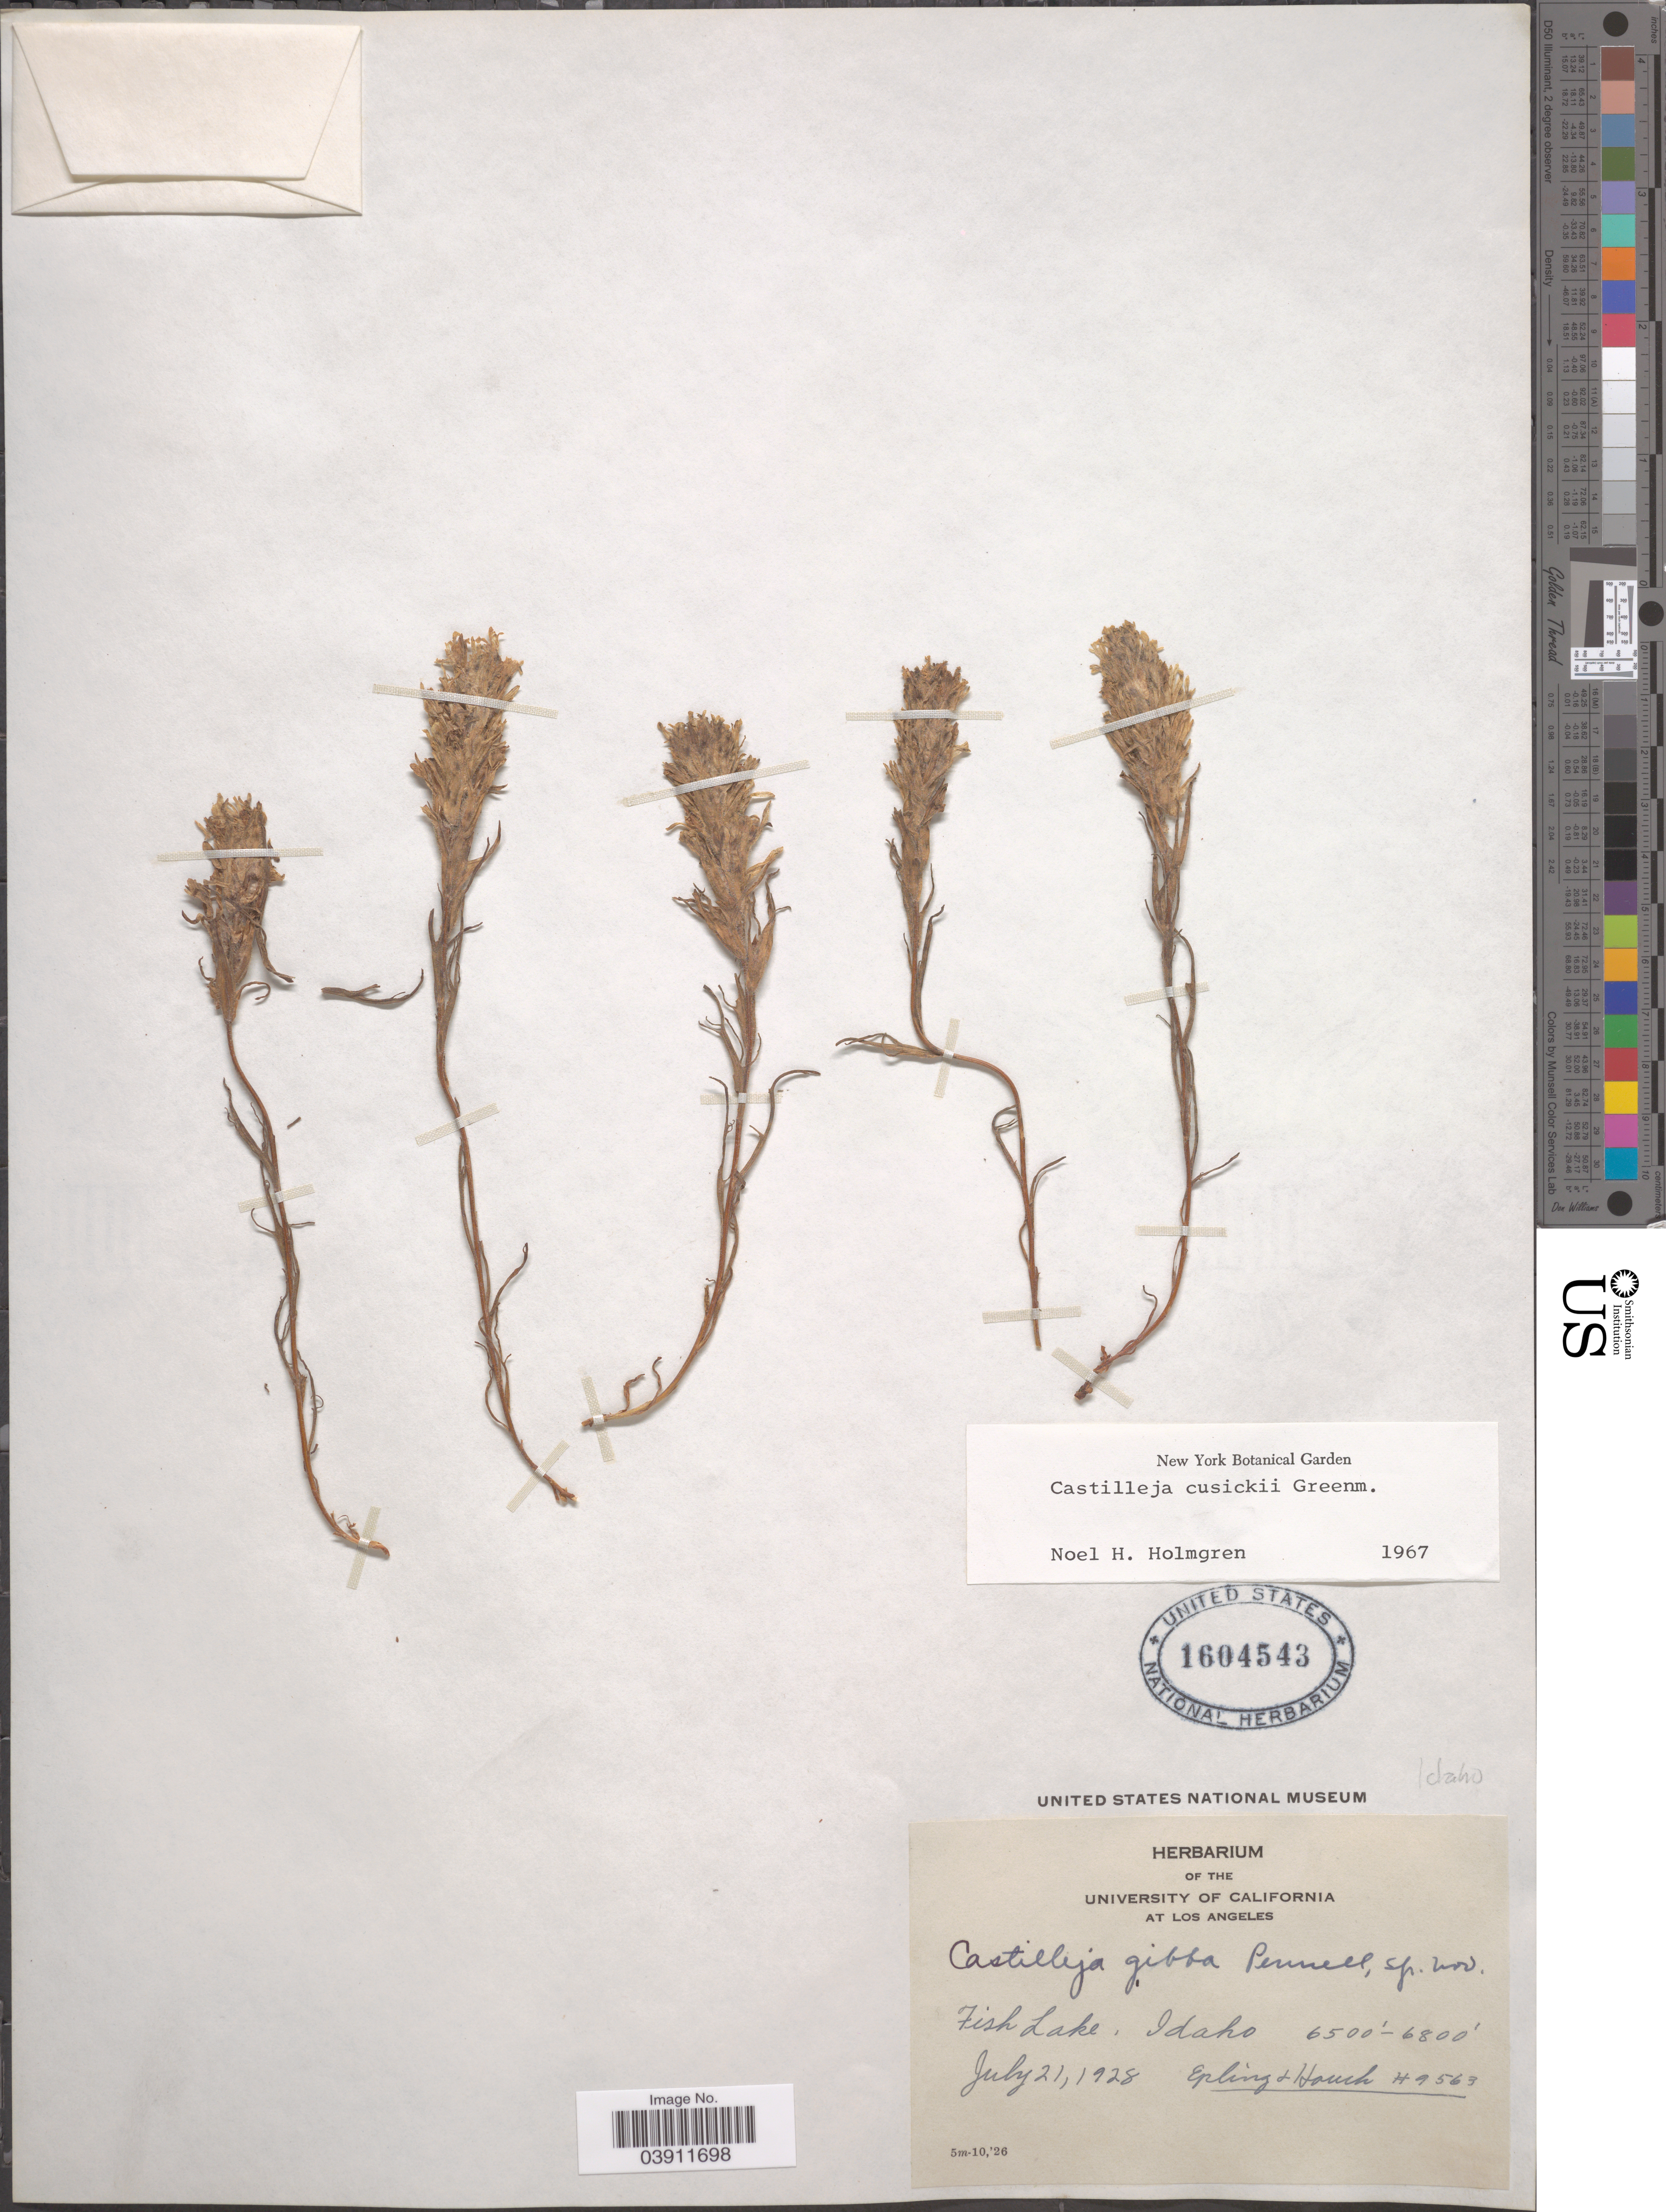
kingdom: Plantae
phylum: Tracheophyta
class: Magnoliopsida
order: Lamiales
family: Orobanchaceae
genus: Castilleja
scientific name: Castilleja cusickii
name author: Greenm.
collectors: -- Epling & Houch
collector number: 9563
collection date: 1928-07-21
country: United States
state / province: Idaho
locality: Fish Lake.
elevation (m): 1981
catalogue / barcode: US 1604543